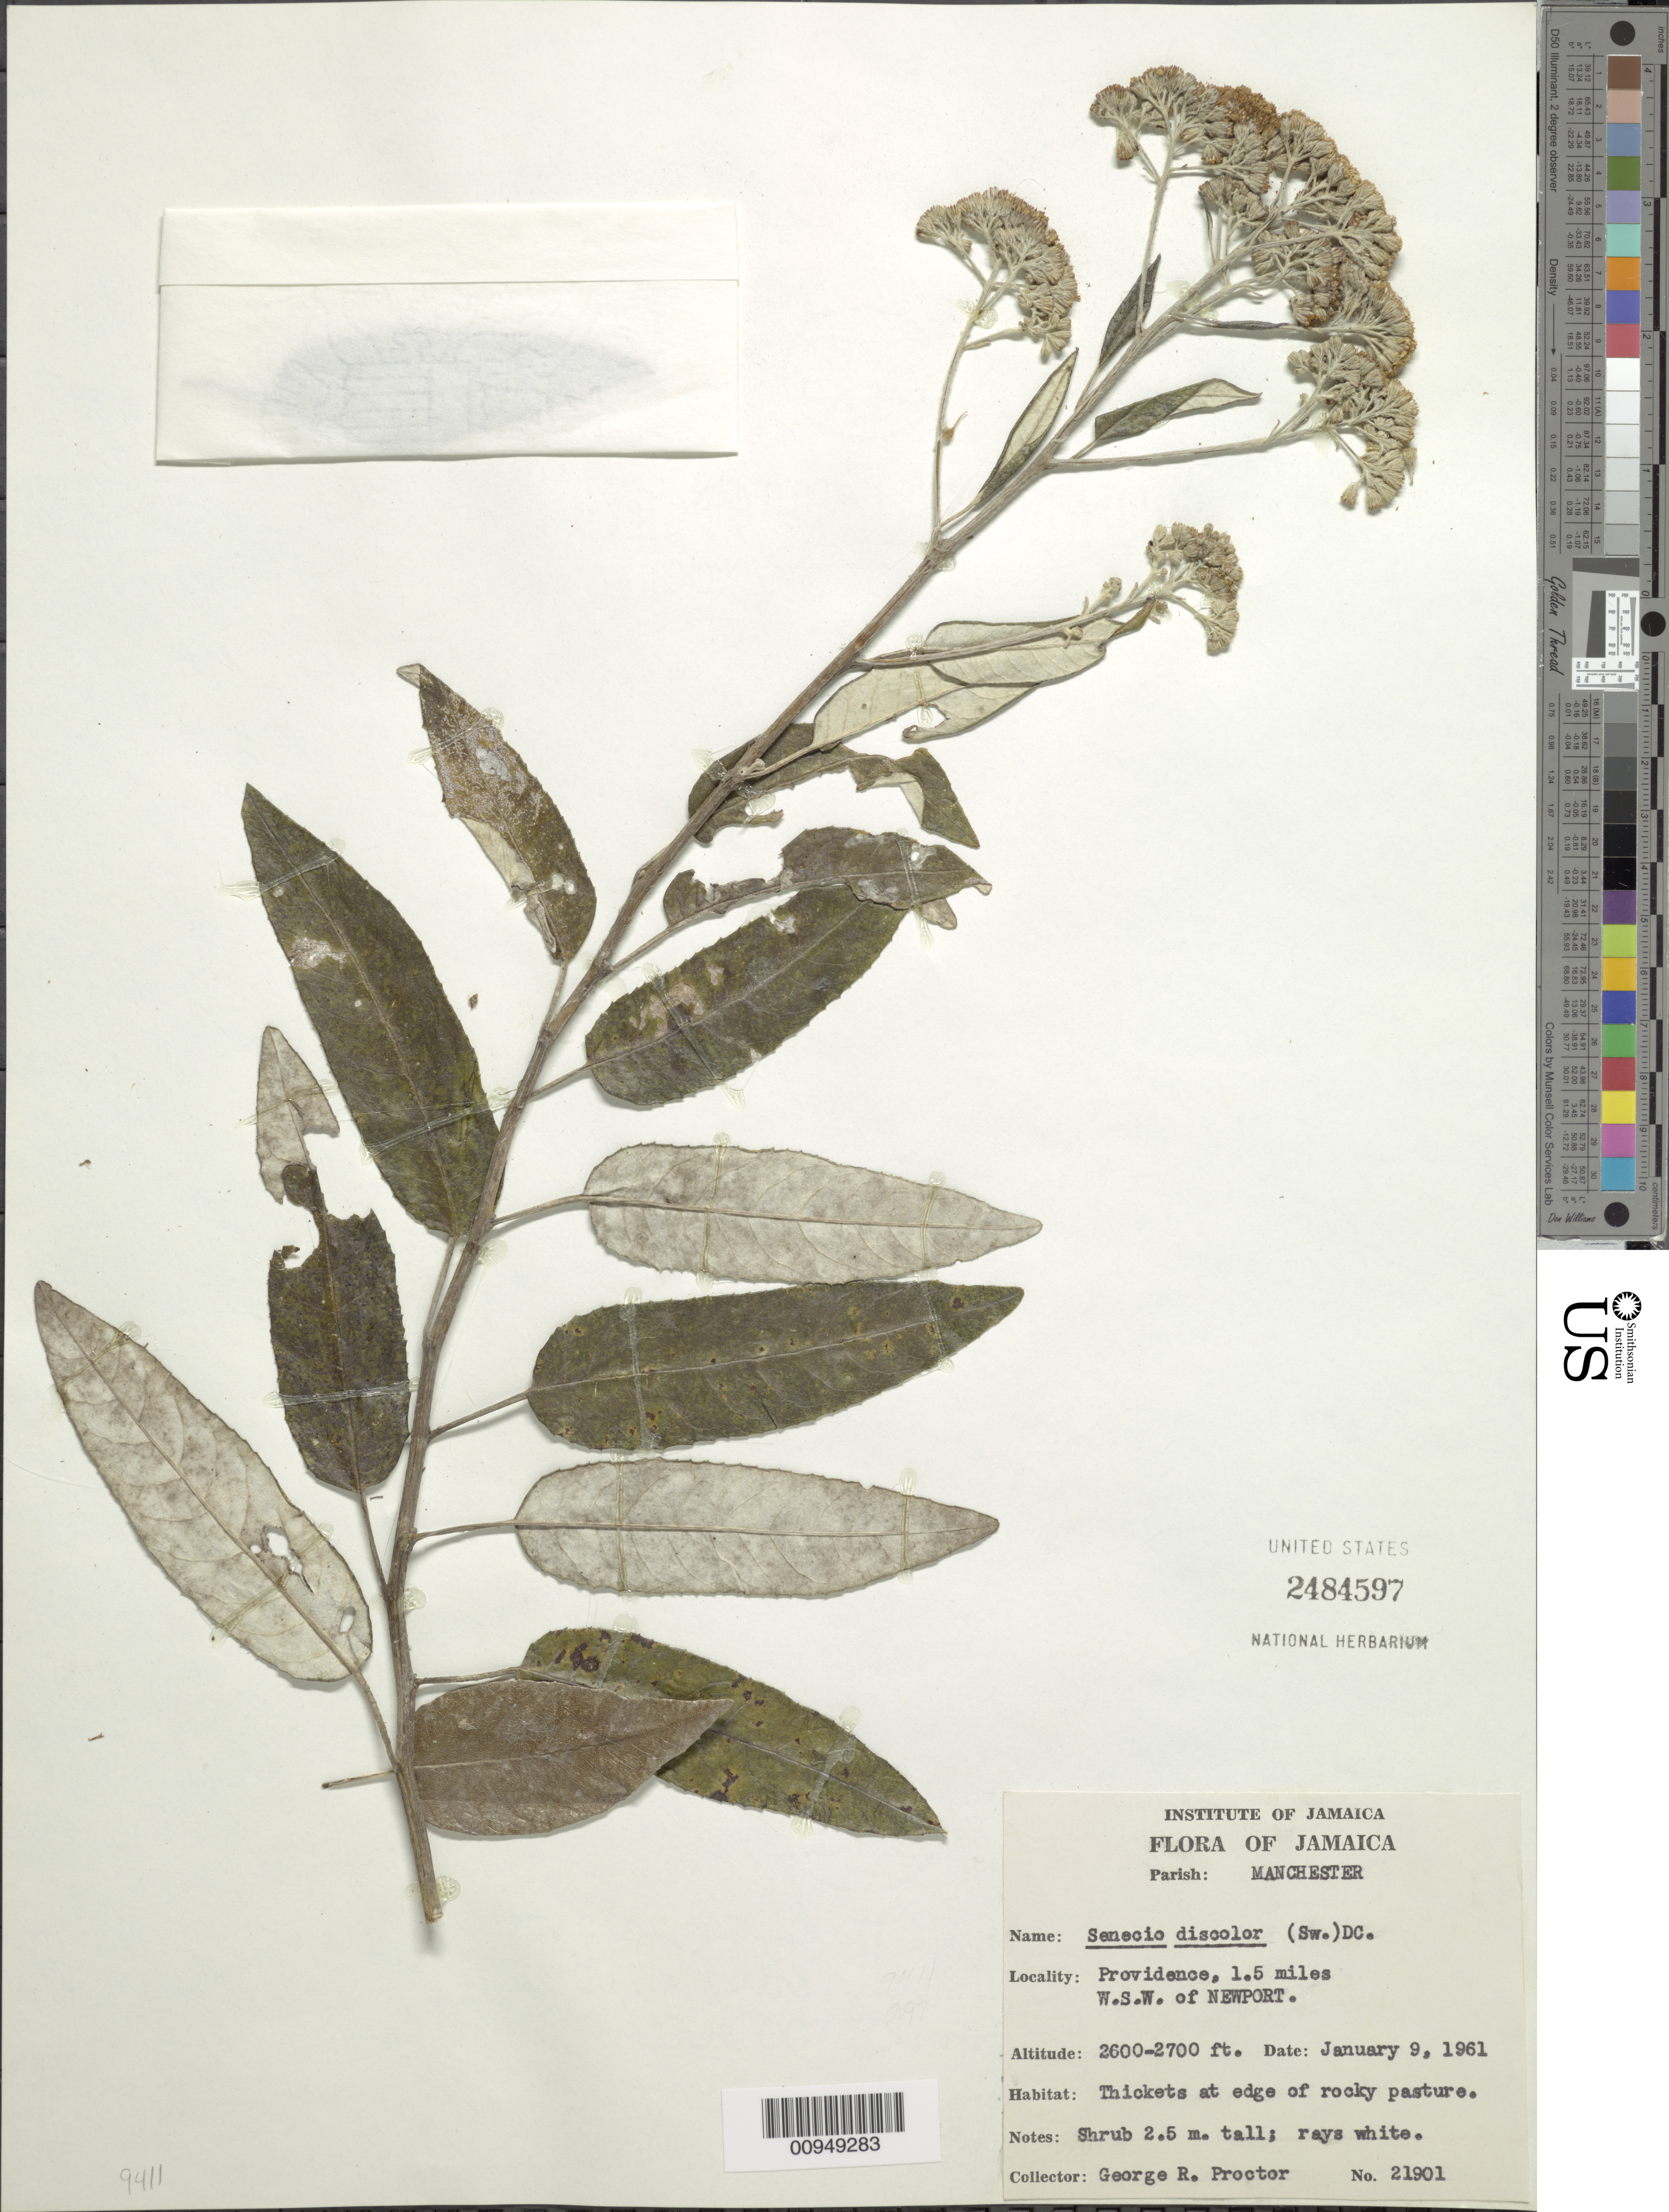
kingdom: Plantae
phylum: Tracheophyta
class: Magnoliopsida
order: Asterales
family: Asteraceae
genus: Senecio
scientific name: Senecio discolor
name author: (Sw.) DC.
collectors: G. R. Proctor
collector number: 21901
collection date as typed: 09 Jan 1961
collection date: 1961-01-09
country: Jamaica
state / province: Manchester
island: Jamaica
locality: Providence, pasture 1.5 miles WSW of Newport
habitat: Thickets at edge of rocky pasture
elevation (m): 792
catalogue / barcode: US 2484597